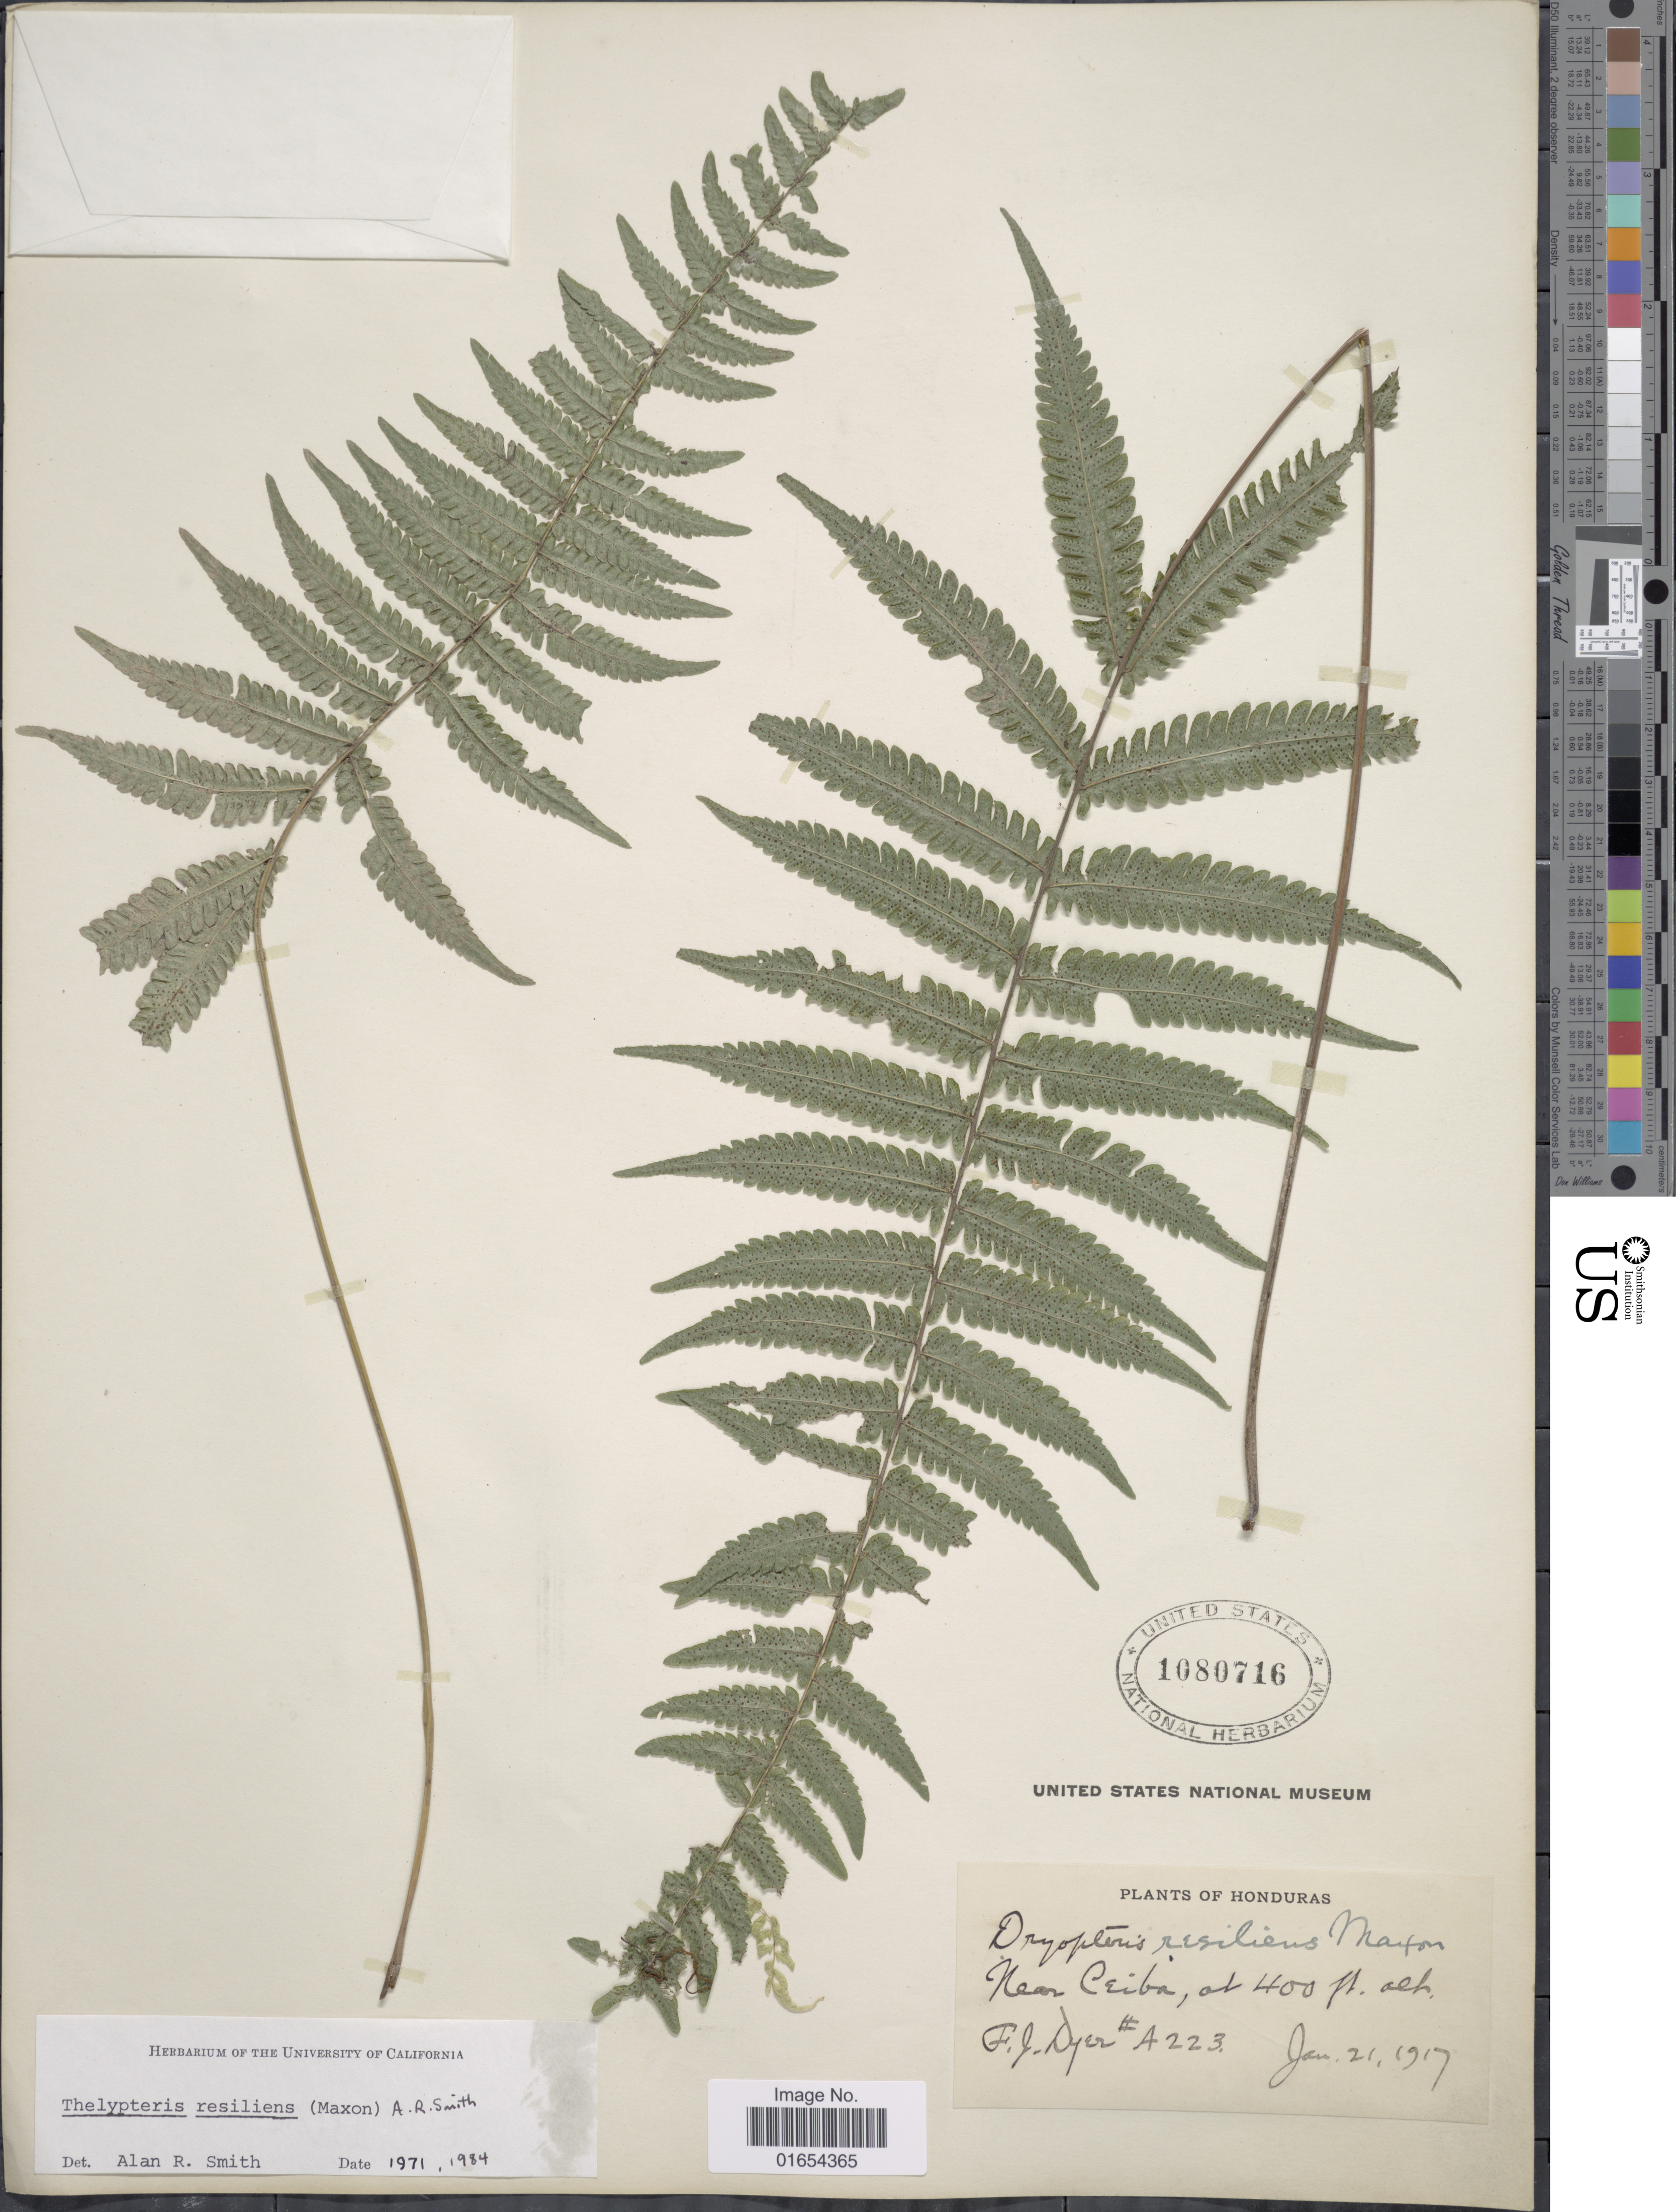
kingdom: Plantae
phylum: Tracheophyta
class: Polypodiopsida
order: Polypodiales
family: Thelypteridaceae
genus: Goniopteris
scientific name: Goniopteris resiliens (Maxon) comb. nov., ined 2015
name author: (Maxon)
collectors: F. J. Dyer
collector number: A223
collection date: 1917-01-21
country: Honduras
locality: Near Ceiba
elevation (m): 122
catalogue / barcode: US 1080716